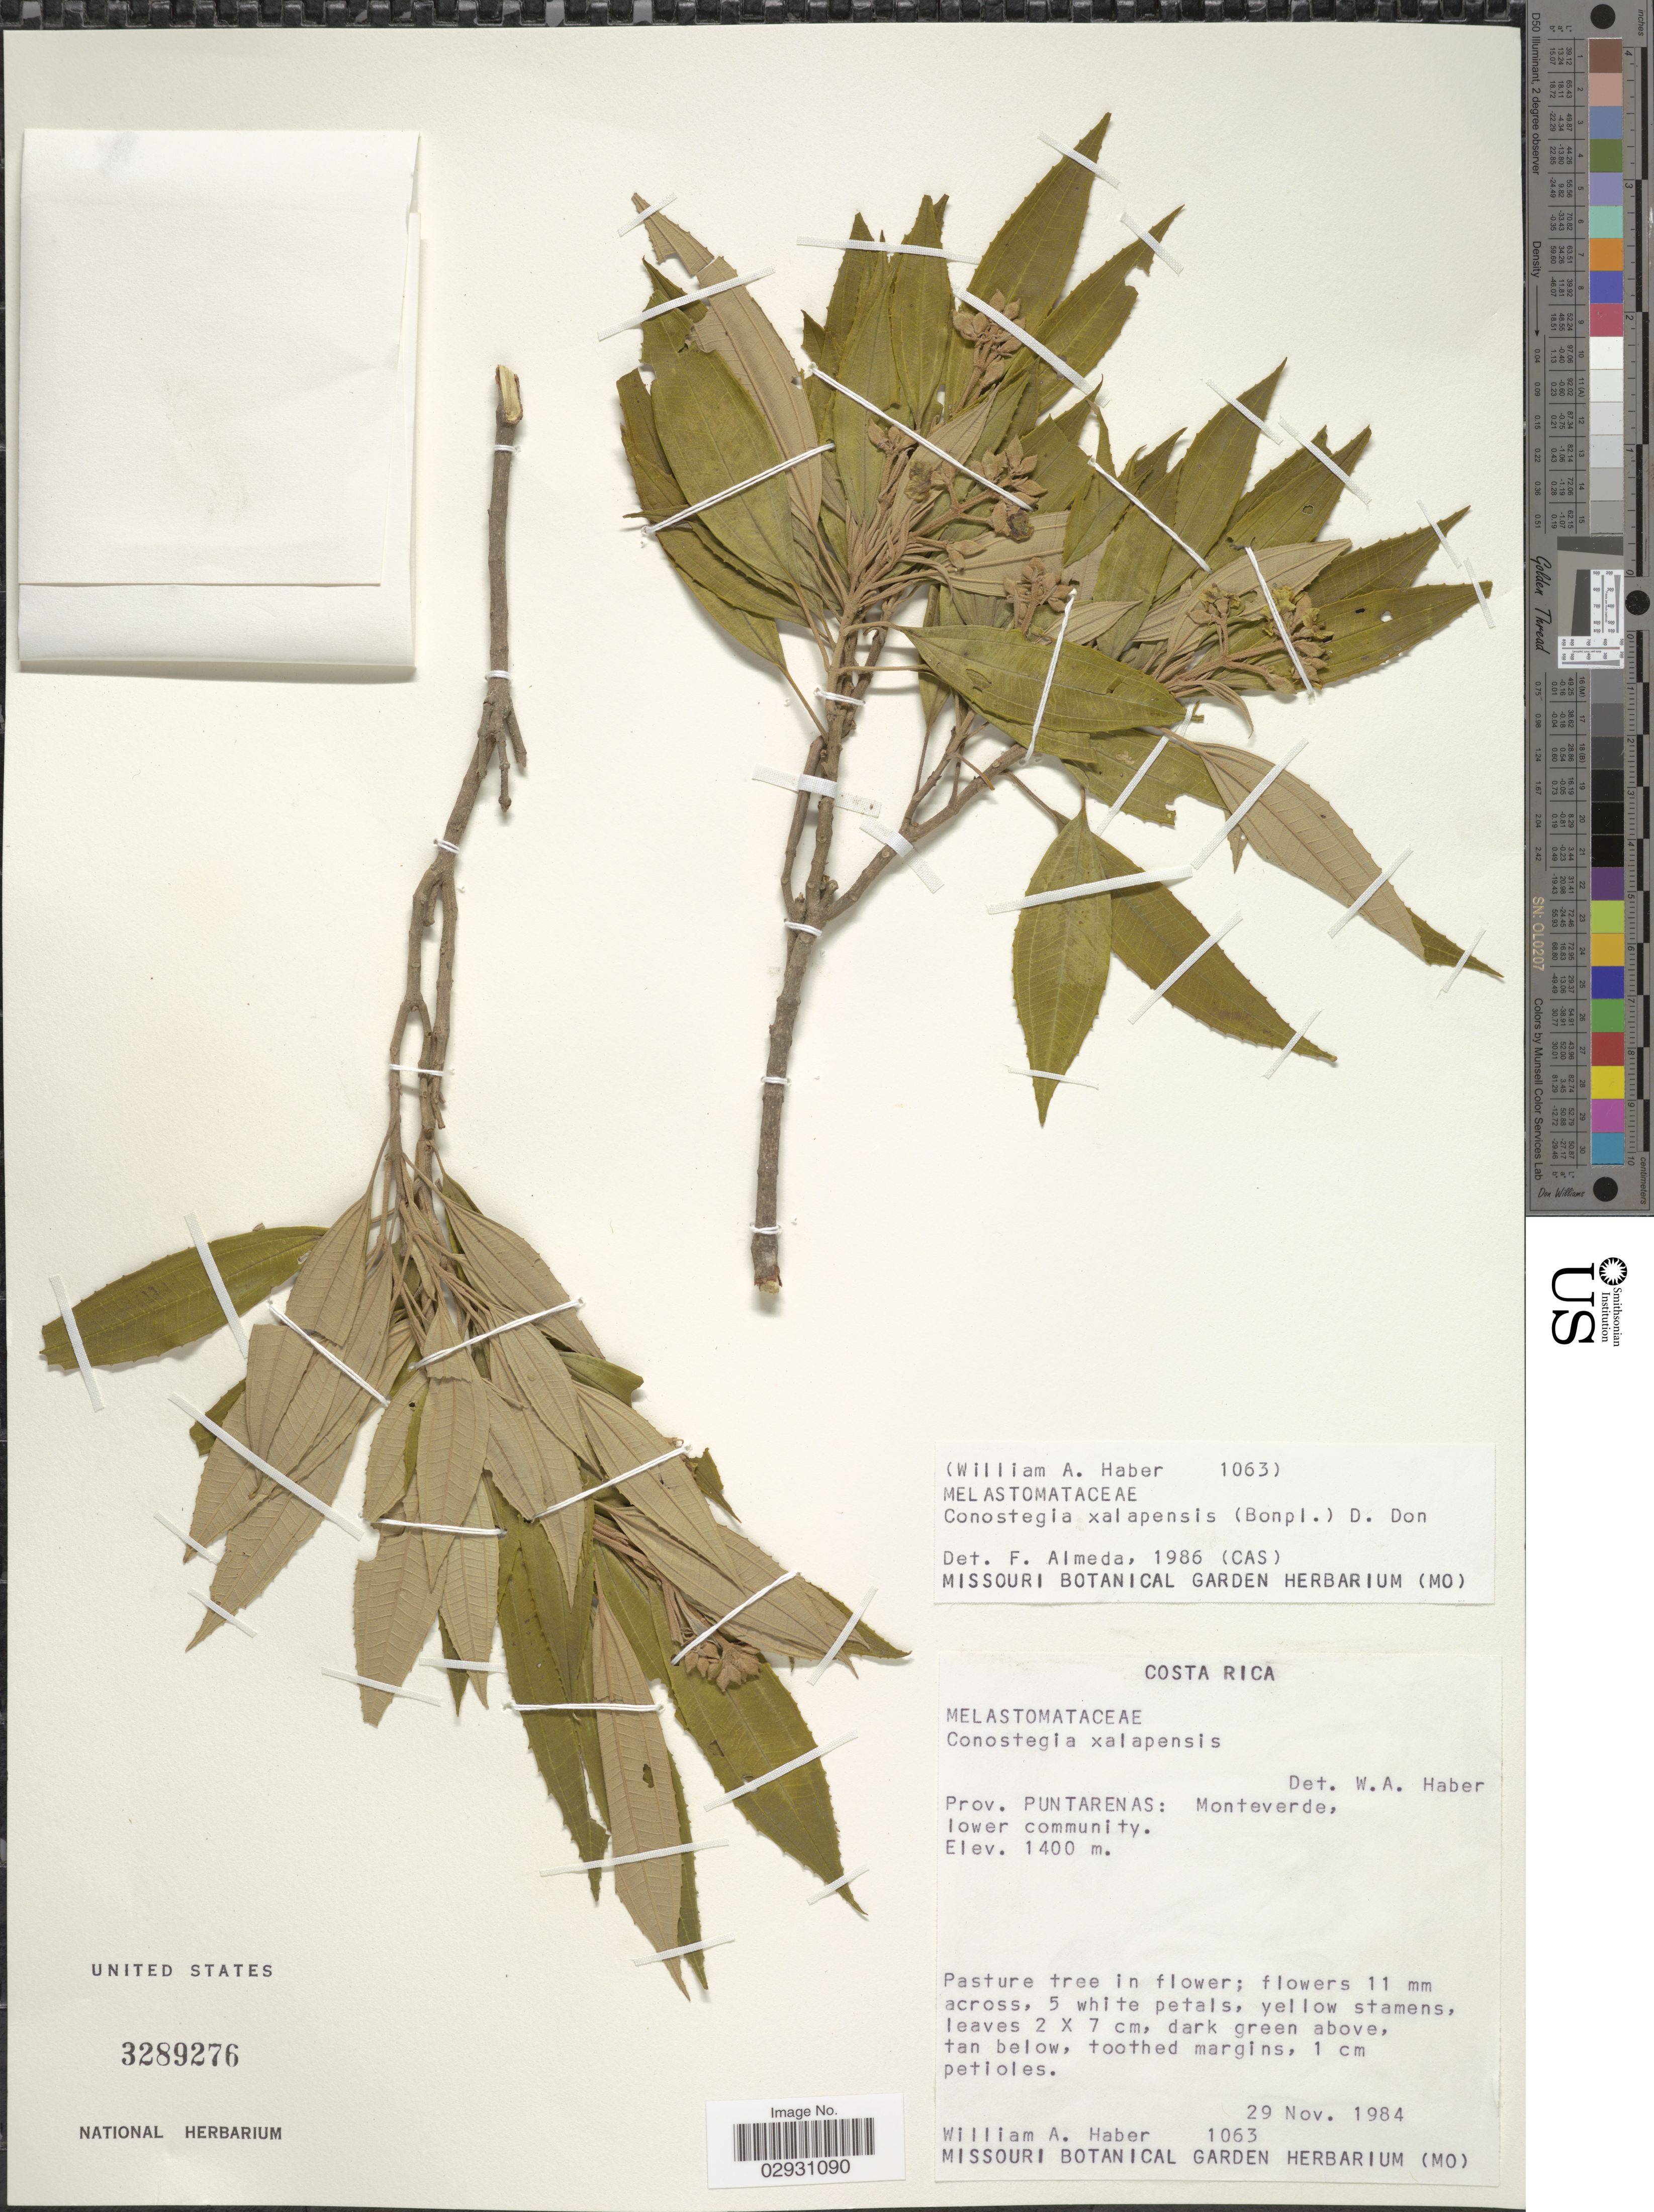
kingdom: Plantae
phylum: Tracheophyta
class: Magnoliopsida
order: Myrtales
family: Melastomataceae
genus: Conostegia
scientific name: Conostegia quadrangularis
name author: Schltdl. ex Steud.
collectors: W. A. Haber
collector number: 1063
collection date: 1984-11-29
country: Costa Rica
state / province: Puntarenas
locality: Monteverde, lower community.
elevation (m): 1400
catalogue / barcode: US 3289276